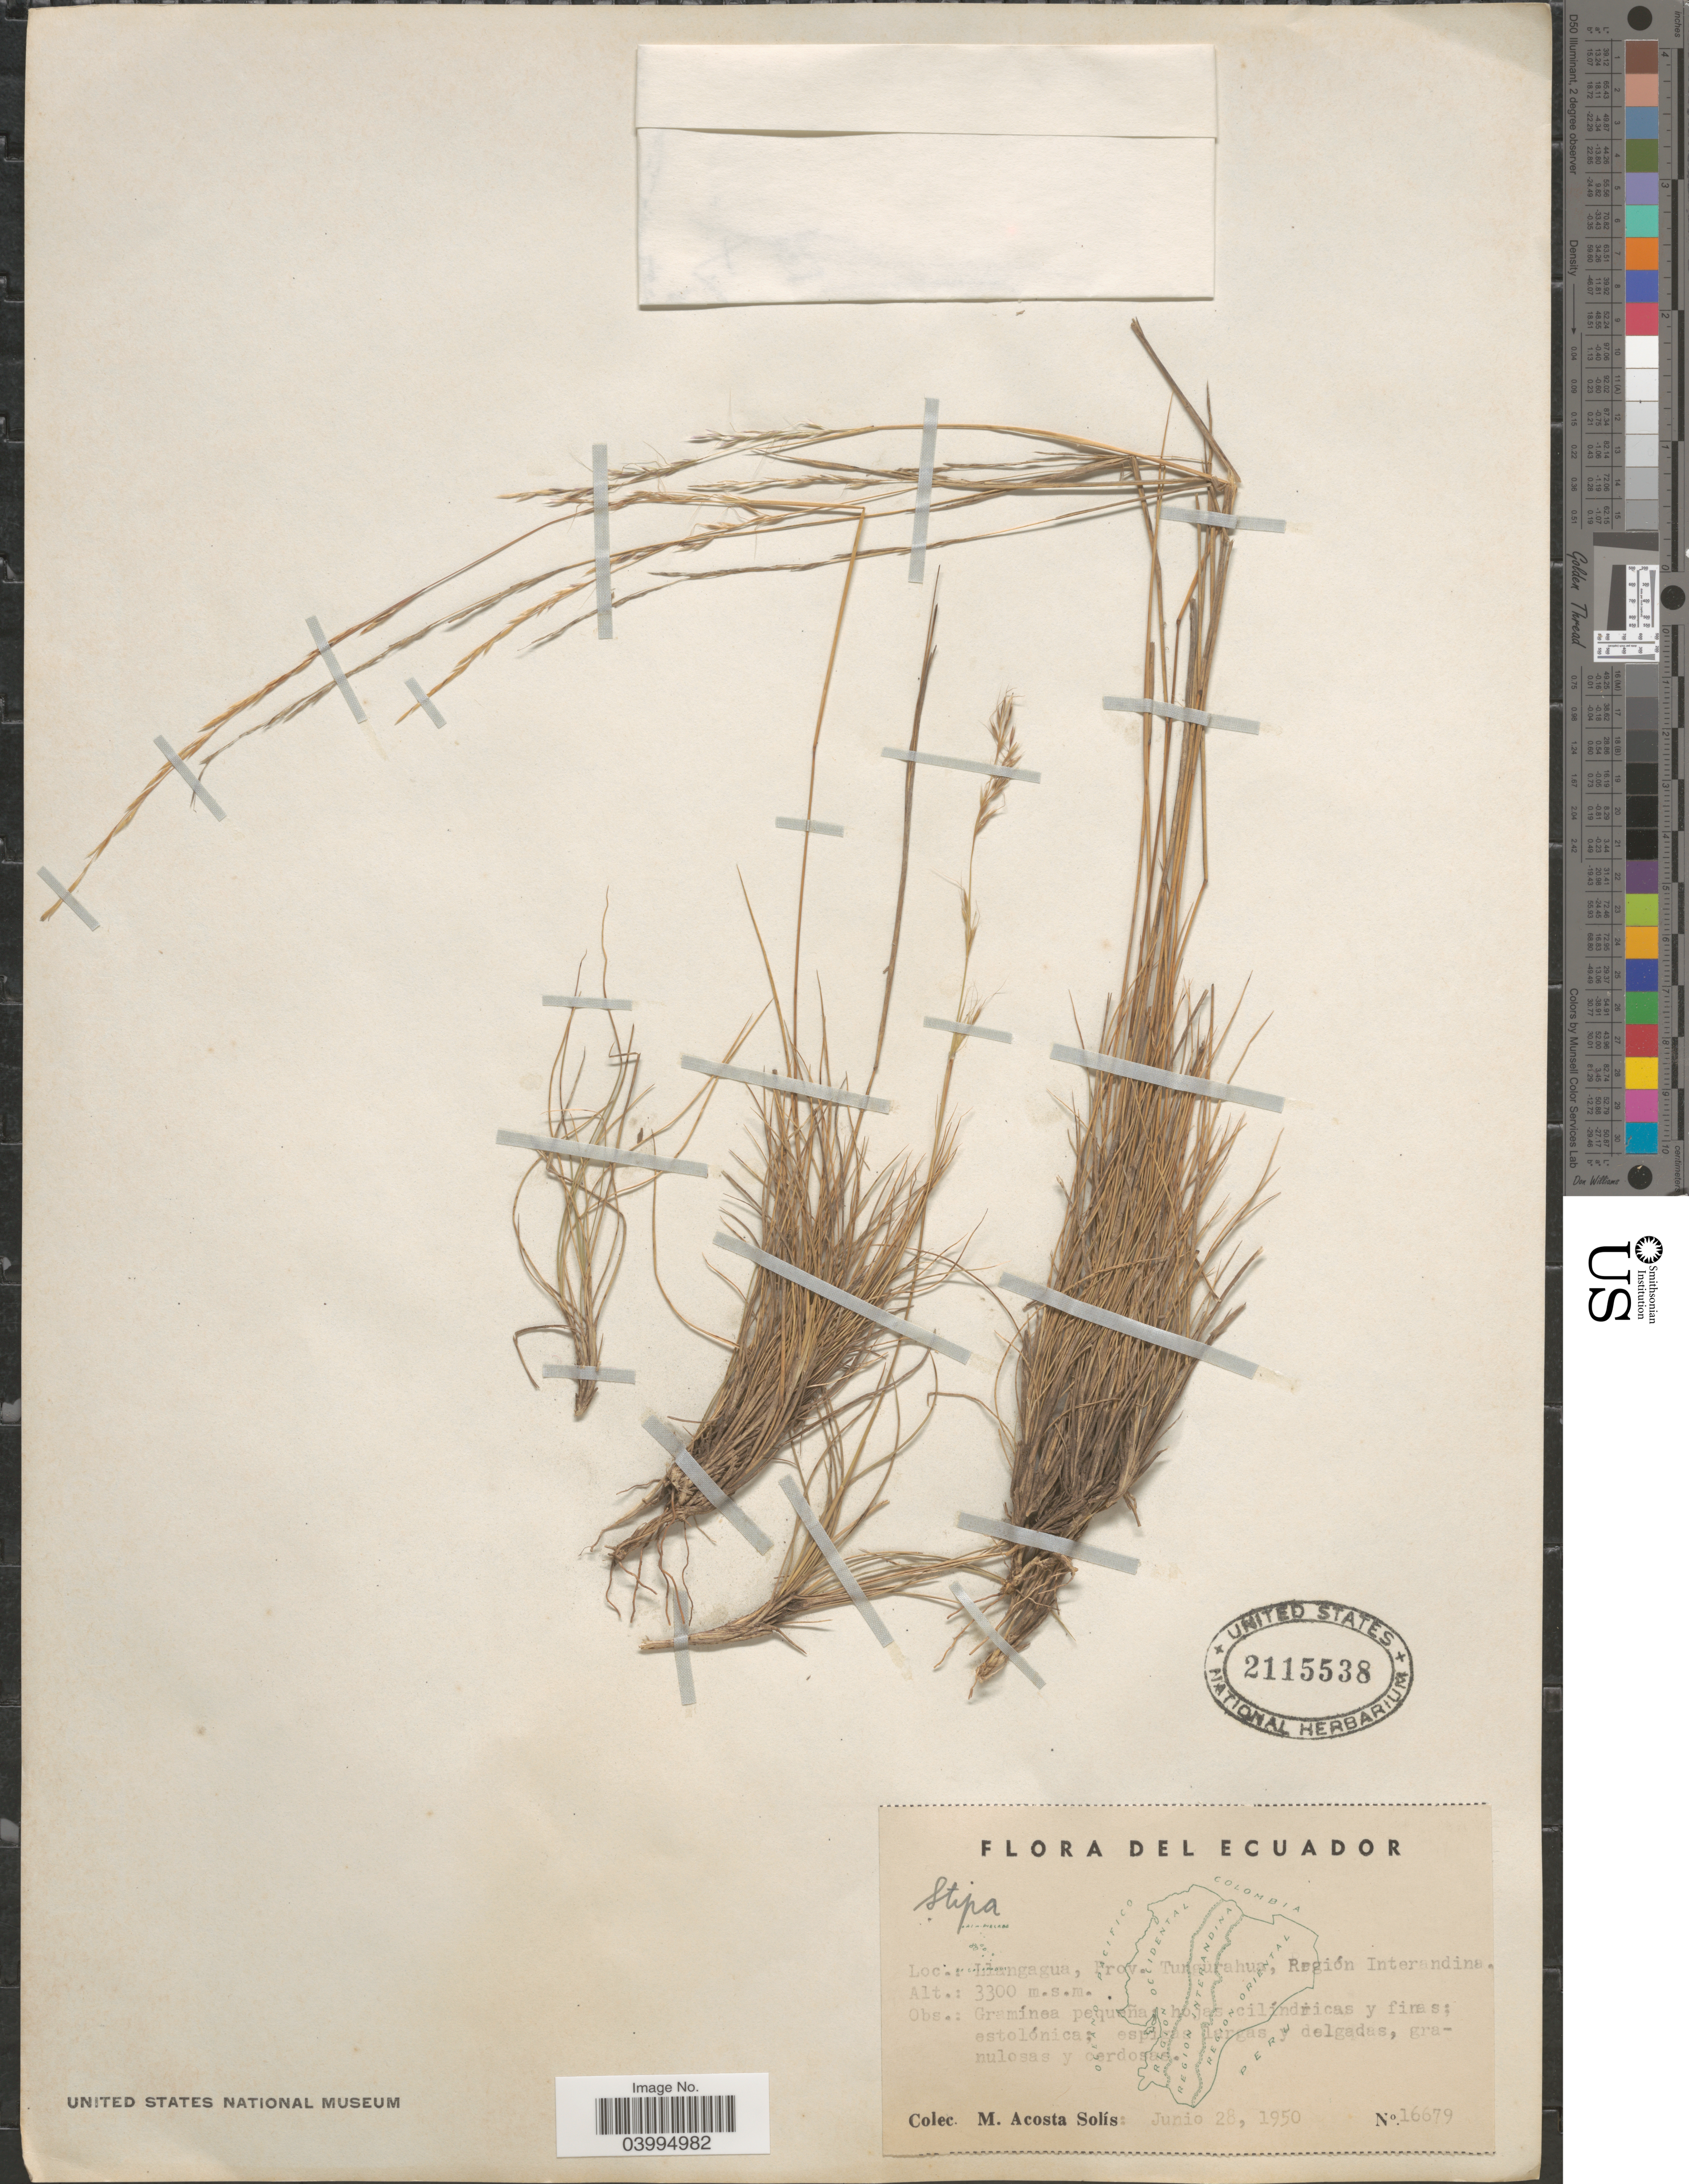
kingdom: Plantae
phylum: Tracheophyta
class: Liliopsida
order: Poales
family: Poaceae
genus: Stipa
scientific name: Stipa sp.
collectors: M. Acosta Solis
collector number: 16679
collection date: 1950-06-28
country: Ecuador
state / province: Tungurahua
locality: Llangagua, Región Interandina.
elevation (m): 3300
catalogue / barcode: US 2115538